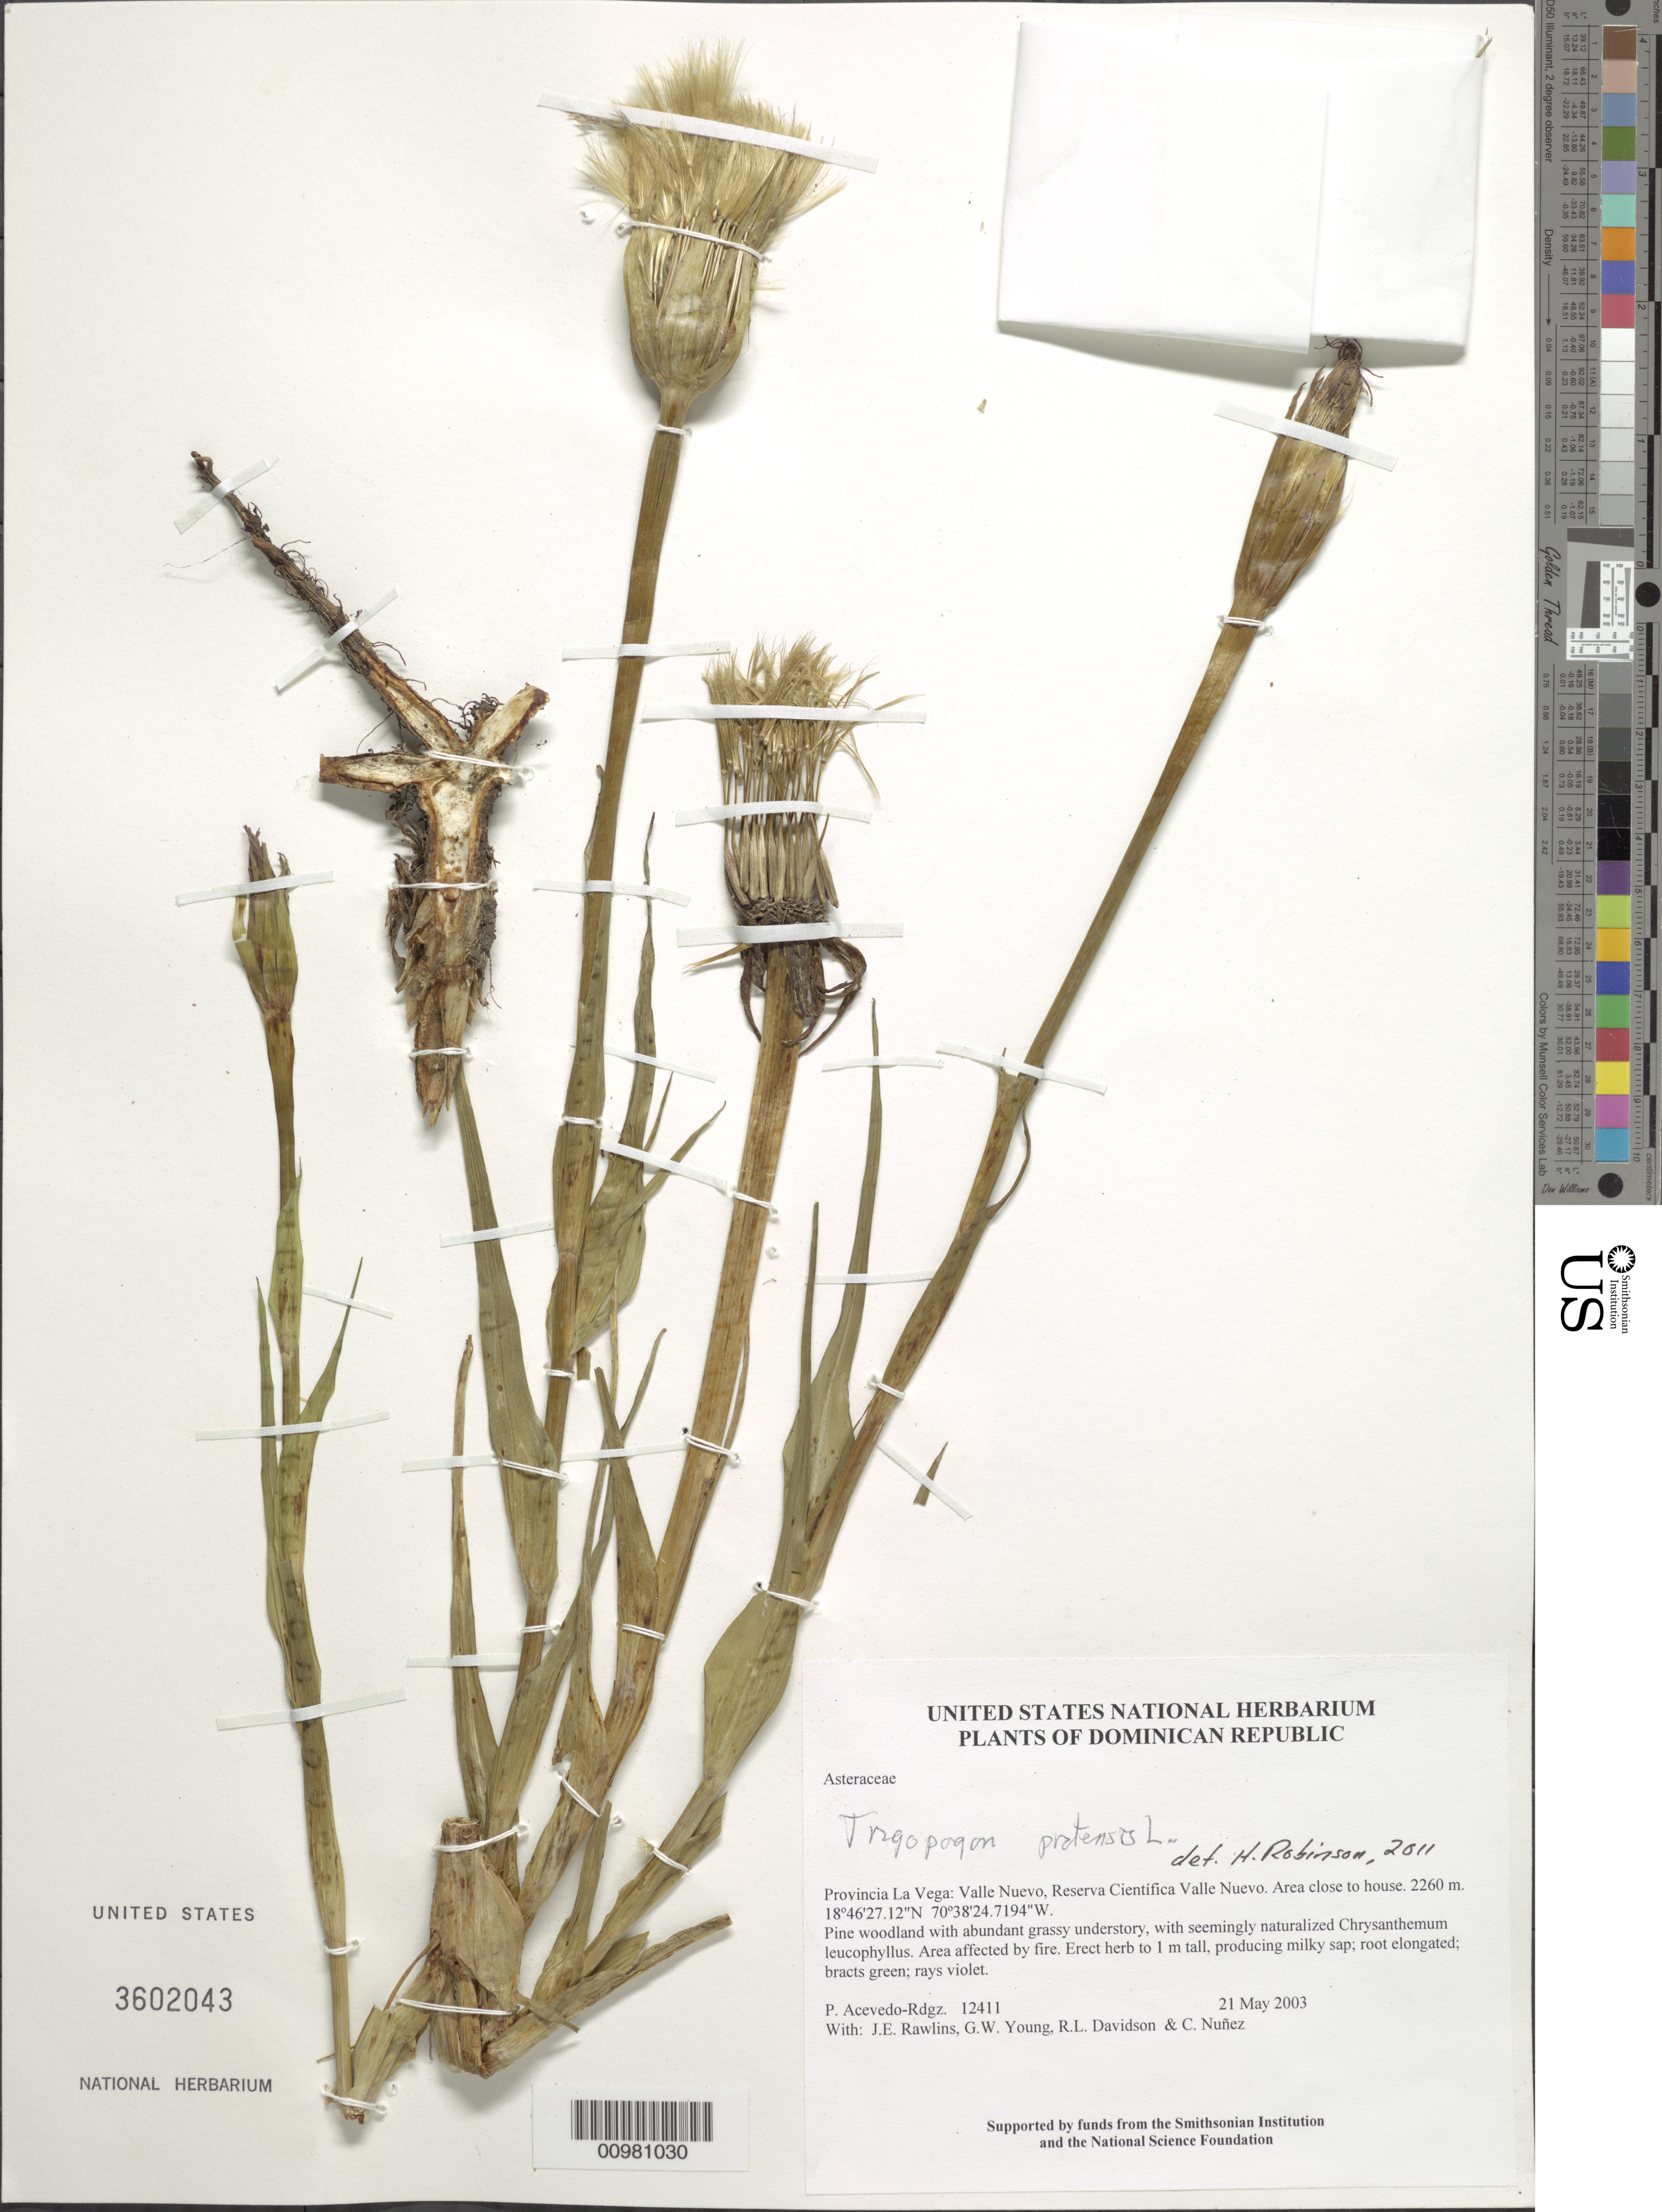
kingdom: Plantae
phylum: Tracheophyta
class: Magnoliopsida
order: Asterales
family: Asteraceae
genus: Tragopogon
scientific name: Tragopogon pratensis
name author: L.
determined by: Robinson, Harold E., (US)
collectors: P. Acevedo-Rodr., J. Rawlins, G. Young, R. Davidson & C. Nunez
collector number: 12411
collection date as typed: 21 May 2003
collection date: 2003-05-21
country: Dominican Republic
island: Hispaniola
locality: Provincia La Vega: Valle Nuevo, Reserva Científica Valle Nuevo. Area close to house.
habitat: Pine woodland with abundant grassy understory, with seemingly naturalized Chrysanthemum leucophyllus. Area affected by fire.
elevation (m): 2260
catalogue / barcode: US 3602043